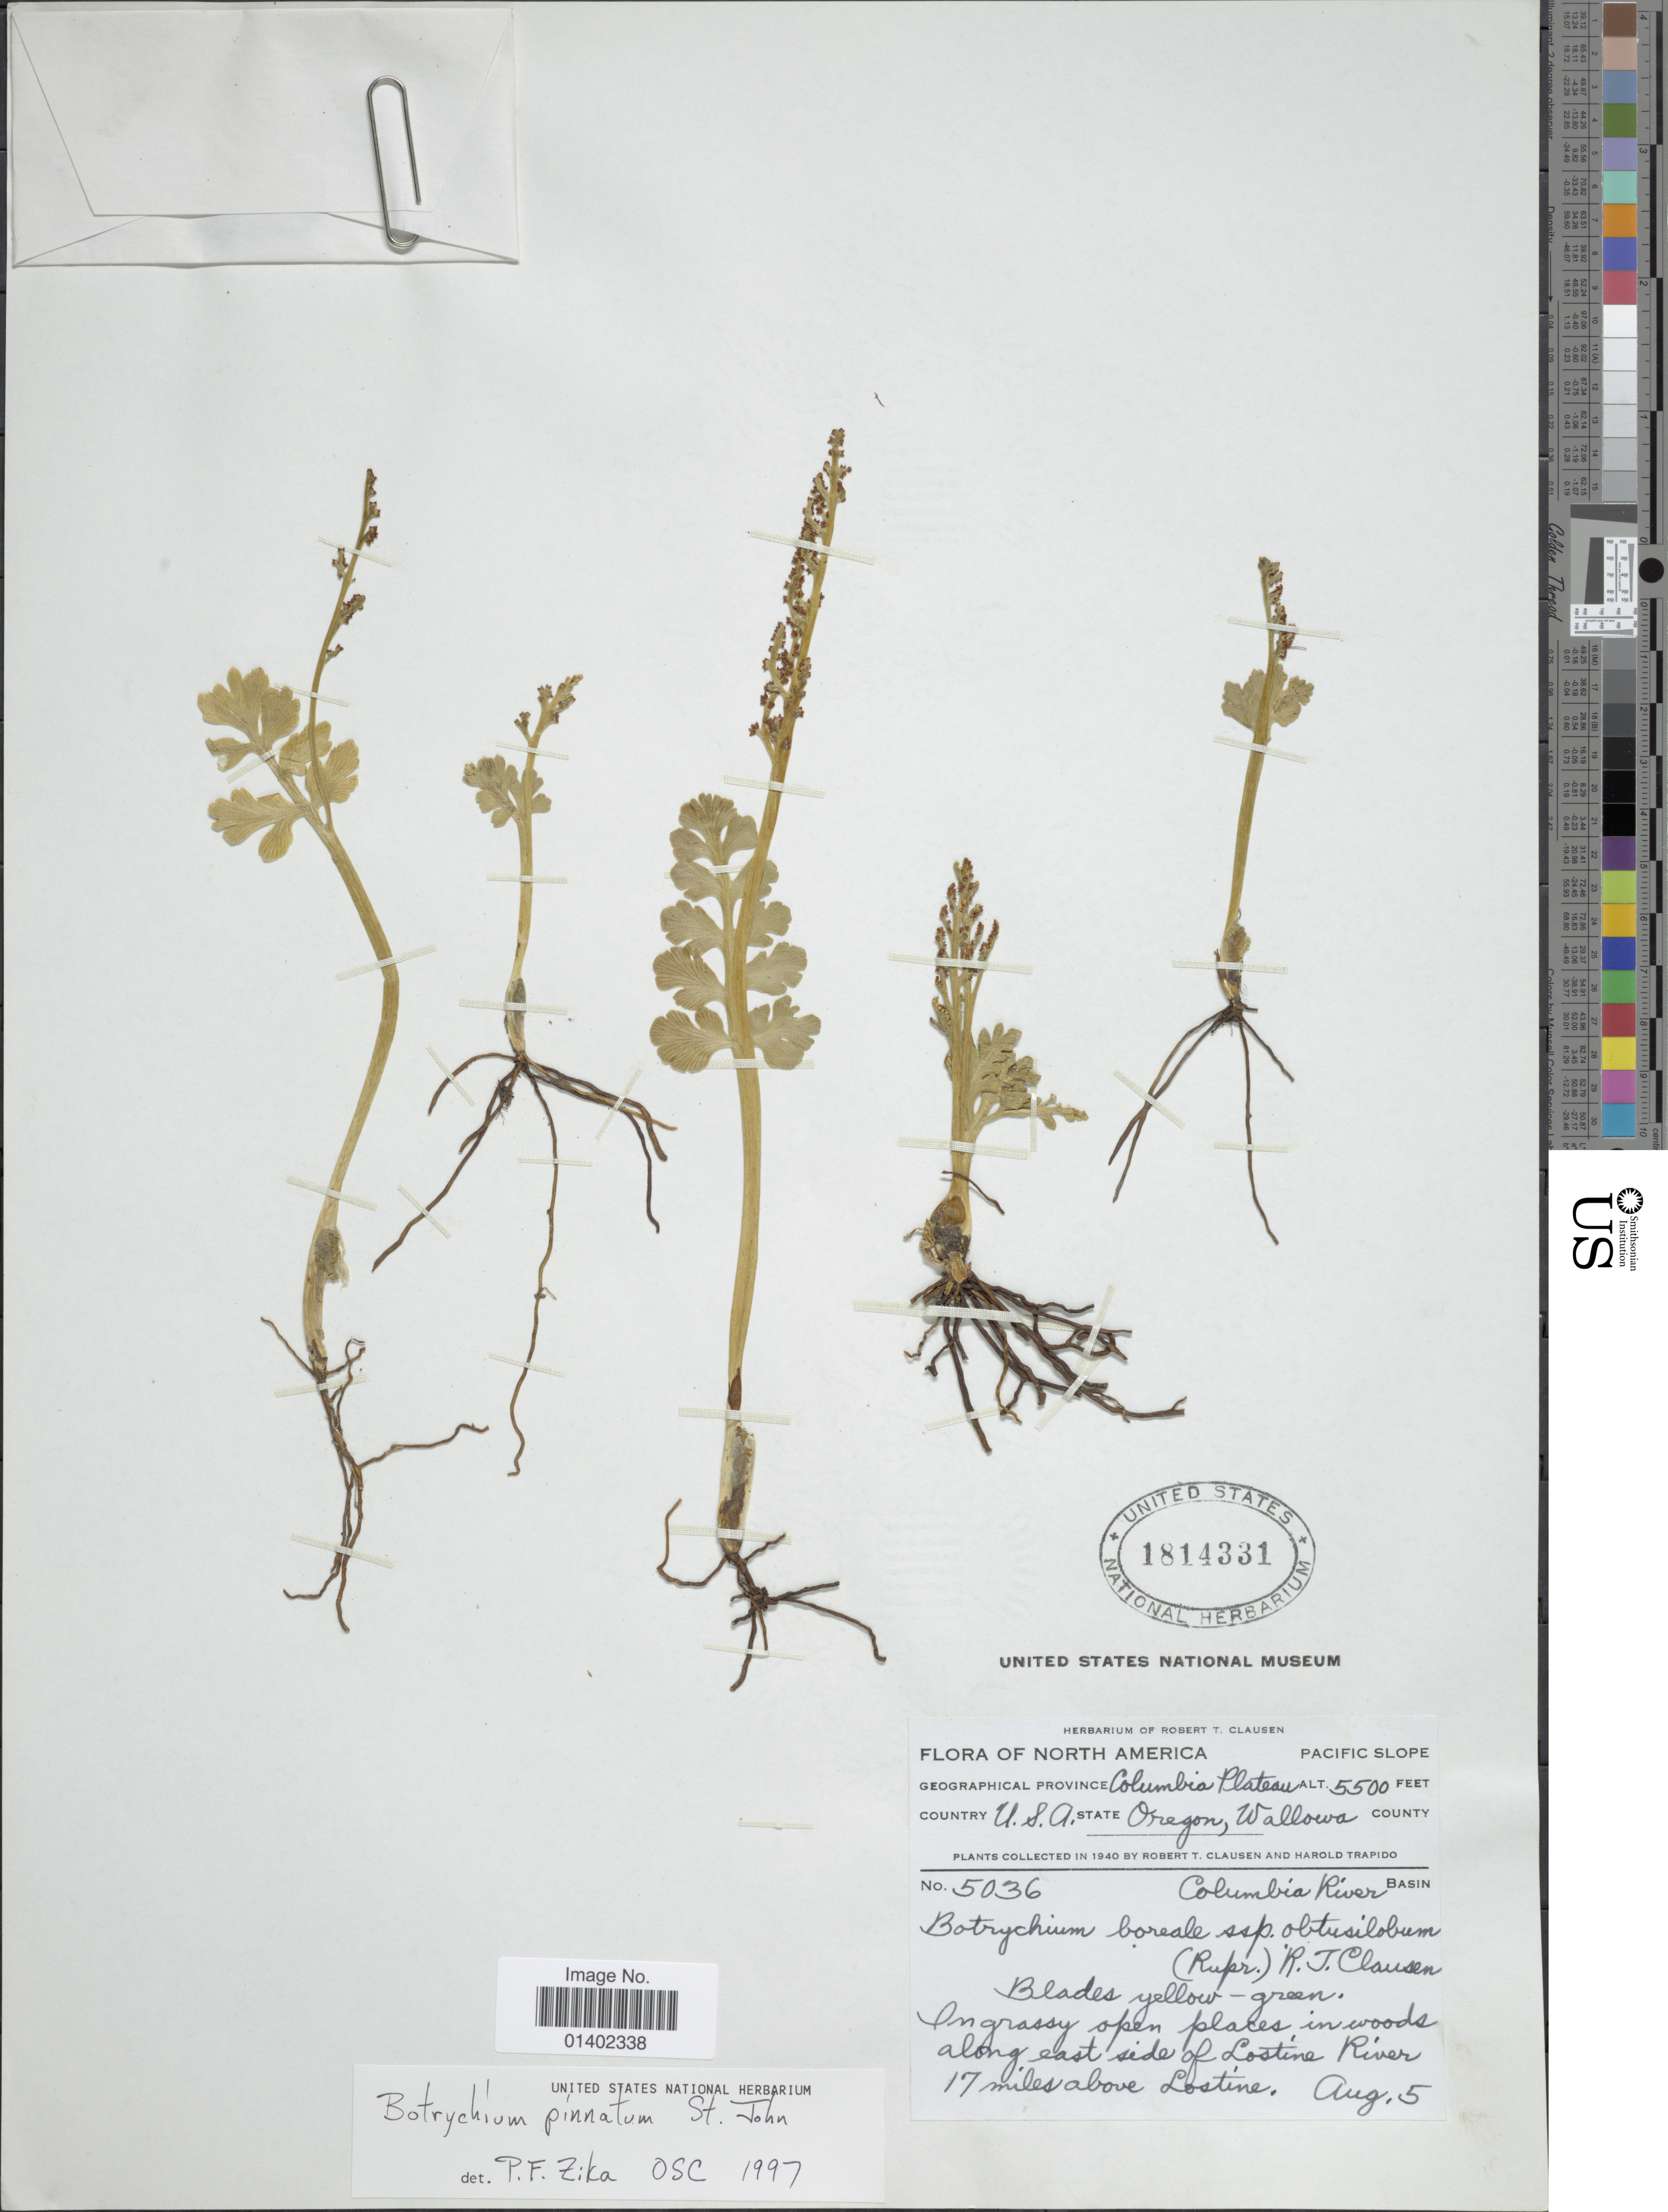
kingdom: Plantae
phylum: Tracheophyta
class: Polypodiopsida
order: Ophioglossales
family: Ophioglossaceae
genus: Botrychium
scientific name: Botrychium pinnatum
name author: H. St. John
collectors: R. T. Clausen & H. Trapido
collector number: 5036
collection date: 1940-08-05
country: United States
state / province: Oregon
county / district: Wallowa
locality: North America, Pacific slope, geographical province Columbia Plateau, State Oregon, Wallowa county, Columbia River basin, along east side of Lostina River 17 miles above Lostina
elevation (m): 1676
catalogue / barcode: US 1814331